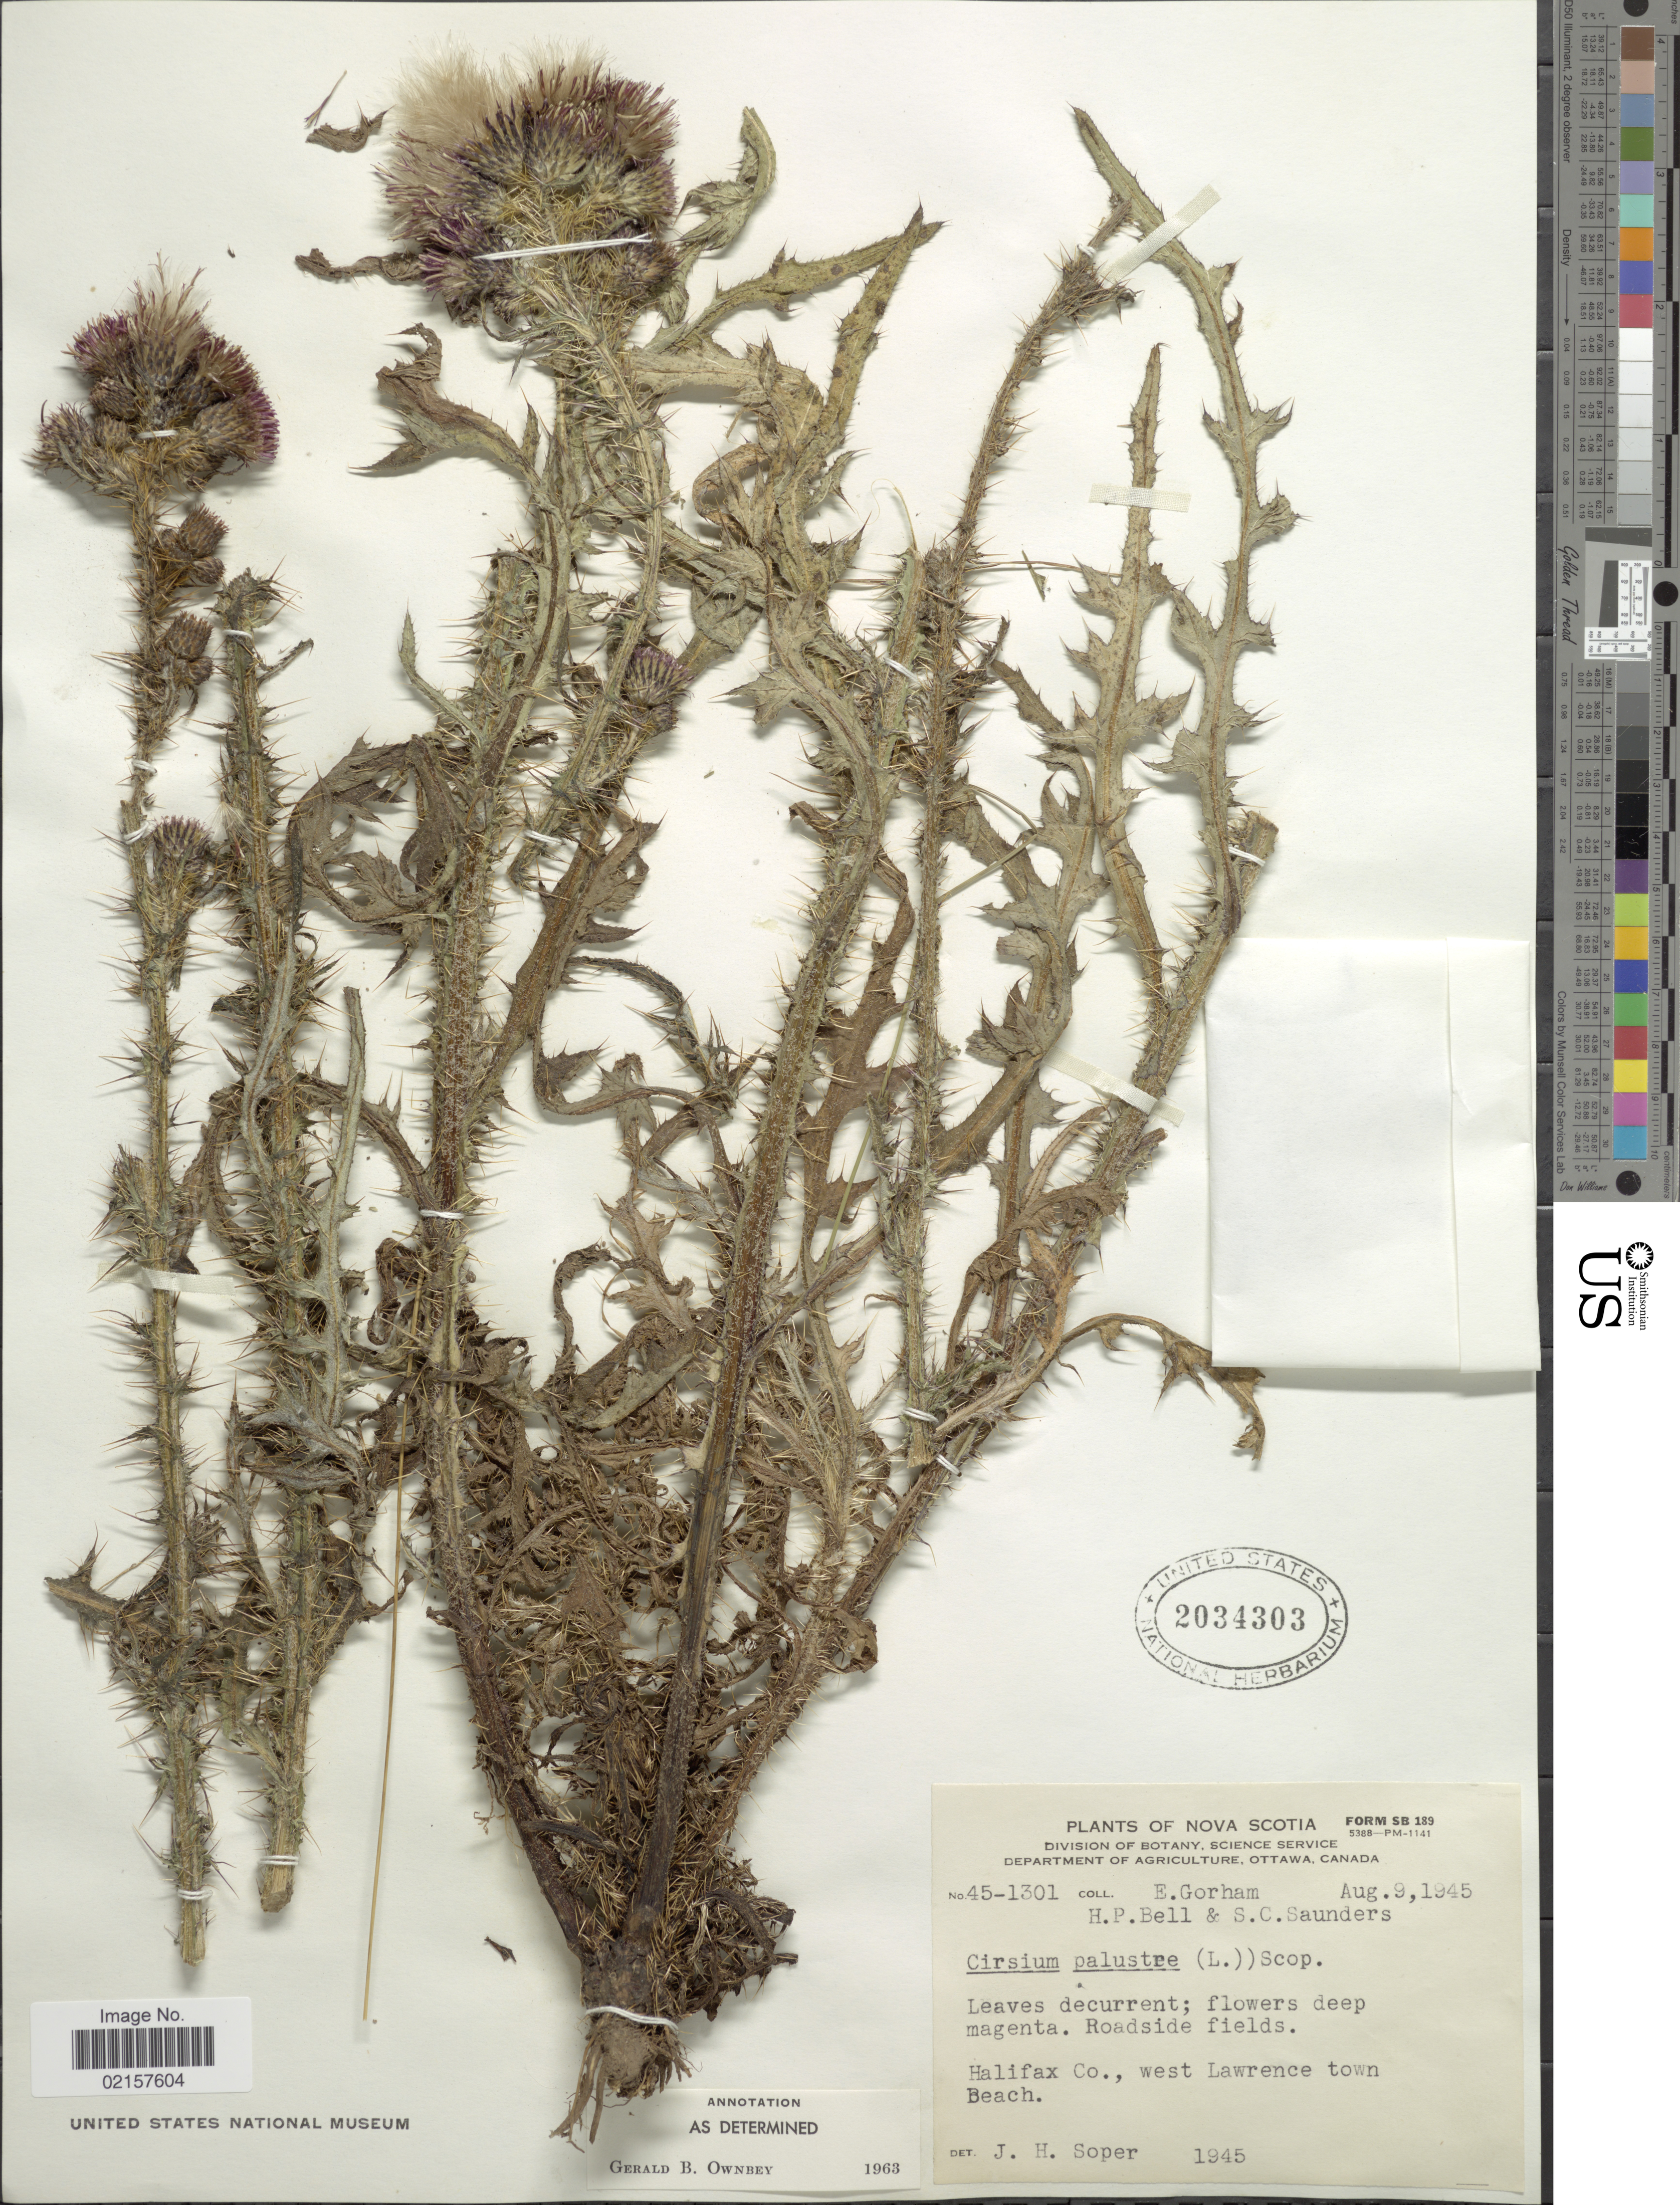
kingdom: Plantae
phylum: Tracheophyta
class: Magnoliopsida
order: Asterales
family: Asteraceae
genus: Cirsium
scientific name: Cirsium palustre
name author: (L.) Coss. ex Scop.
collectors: E. Gorham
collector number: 45-1301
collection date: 1945-08-09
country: Canada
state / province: Nova Scotia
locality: Halifax Co., west Lawrence town Beach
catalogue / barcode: US 2034303